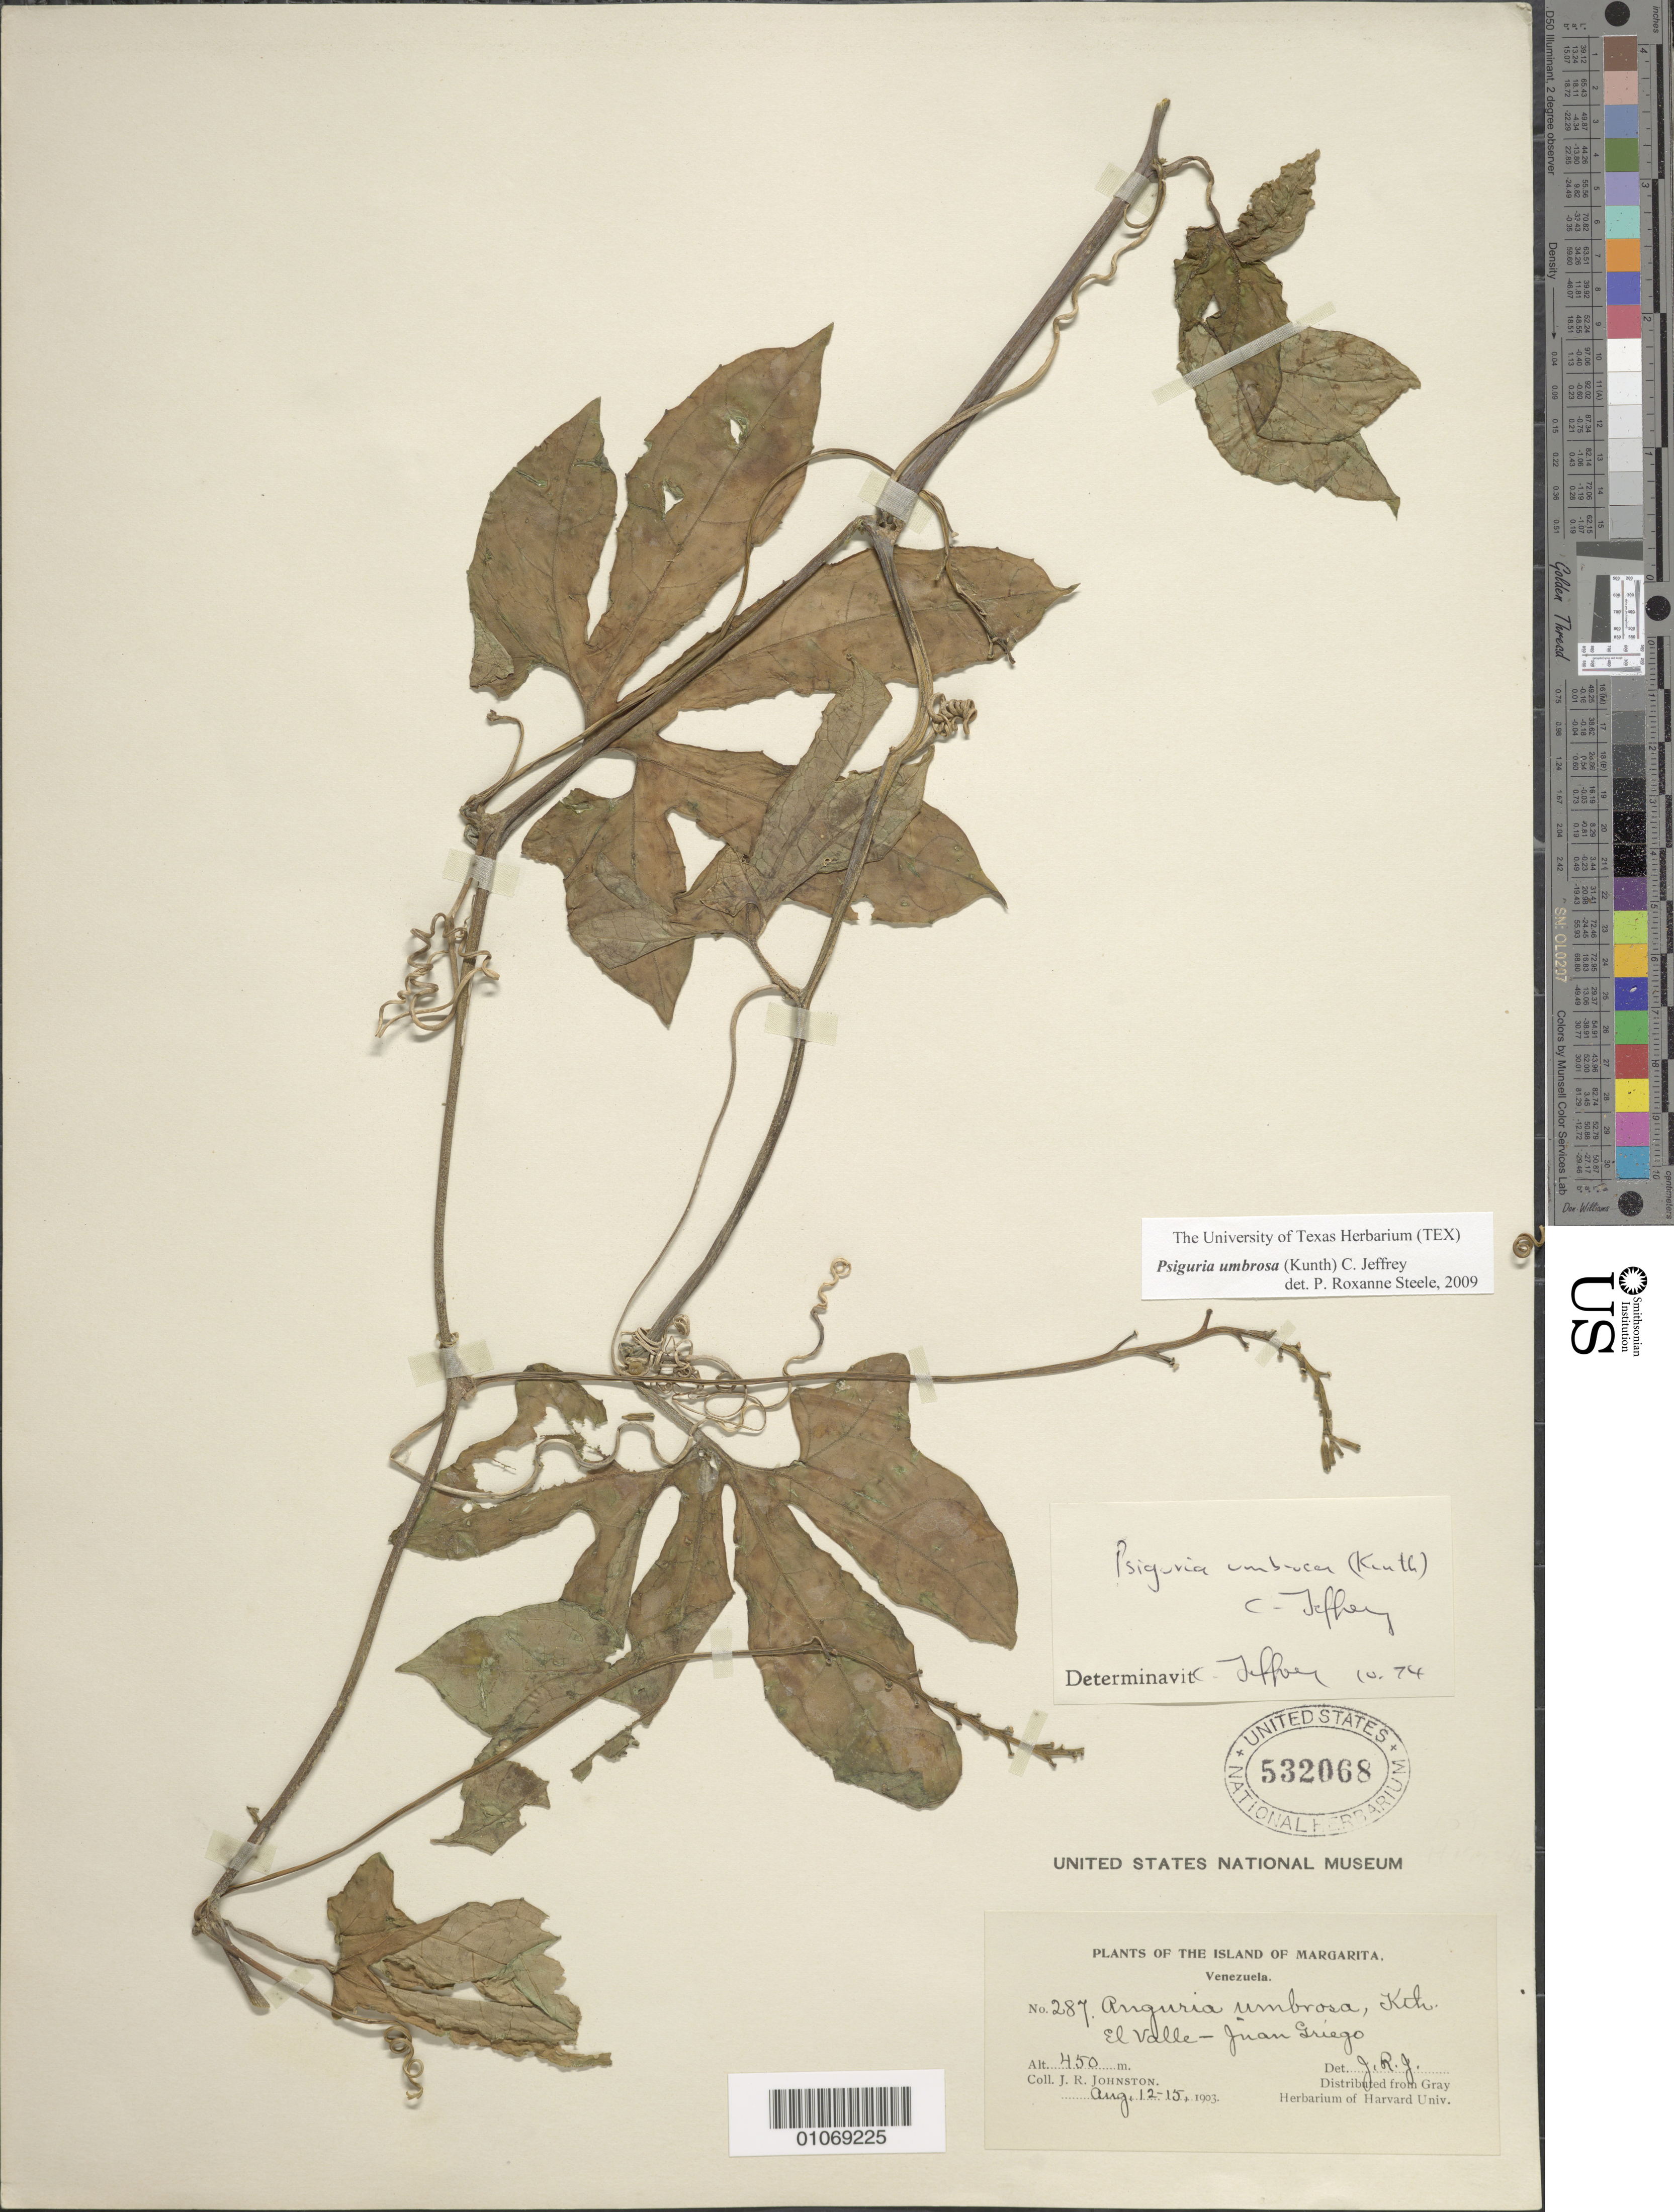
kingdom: Plantae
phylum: Tracheophyta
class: Magnoliopsida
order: Cucurbitales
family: Cucurbitaceae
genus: Psiguria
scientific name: Psiguria umbrosa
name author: (Kunth) C. Jeffrey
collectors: J. Johnston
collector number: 287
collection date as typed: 12 Aug 1903 to 15 Aug 1903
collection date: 1903-08-12/1903-08-15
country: Venezuela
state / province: Nueva Esparta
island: Margarita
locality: El Valle-Juan Griego.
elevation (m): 450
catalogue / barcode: US 632068